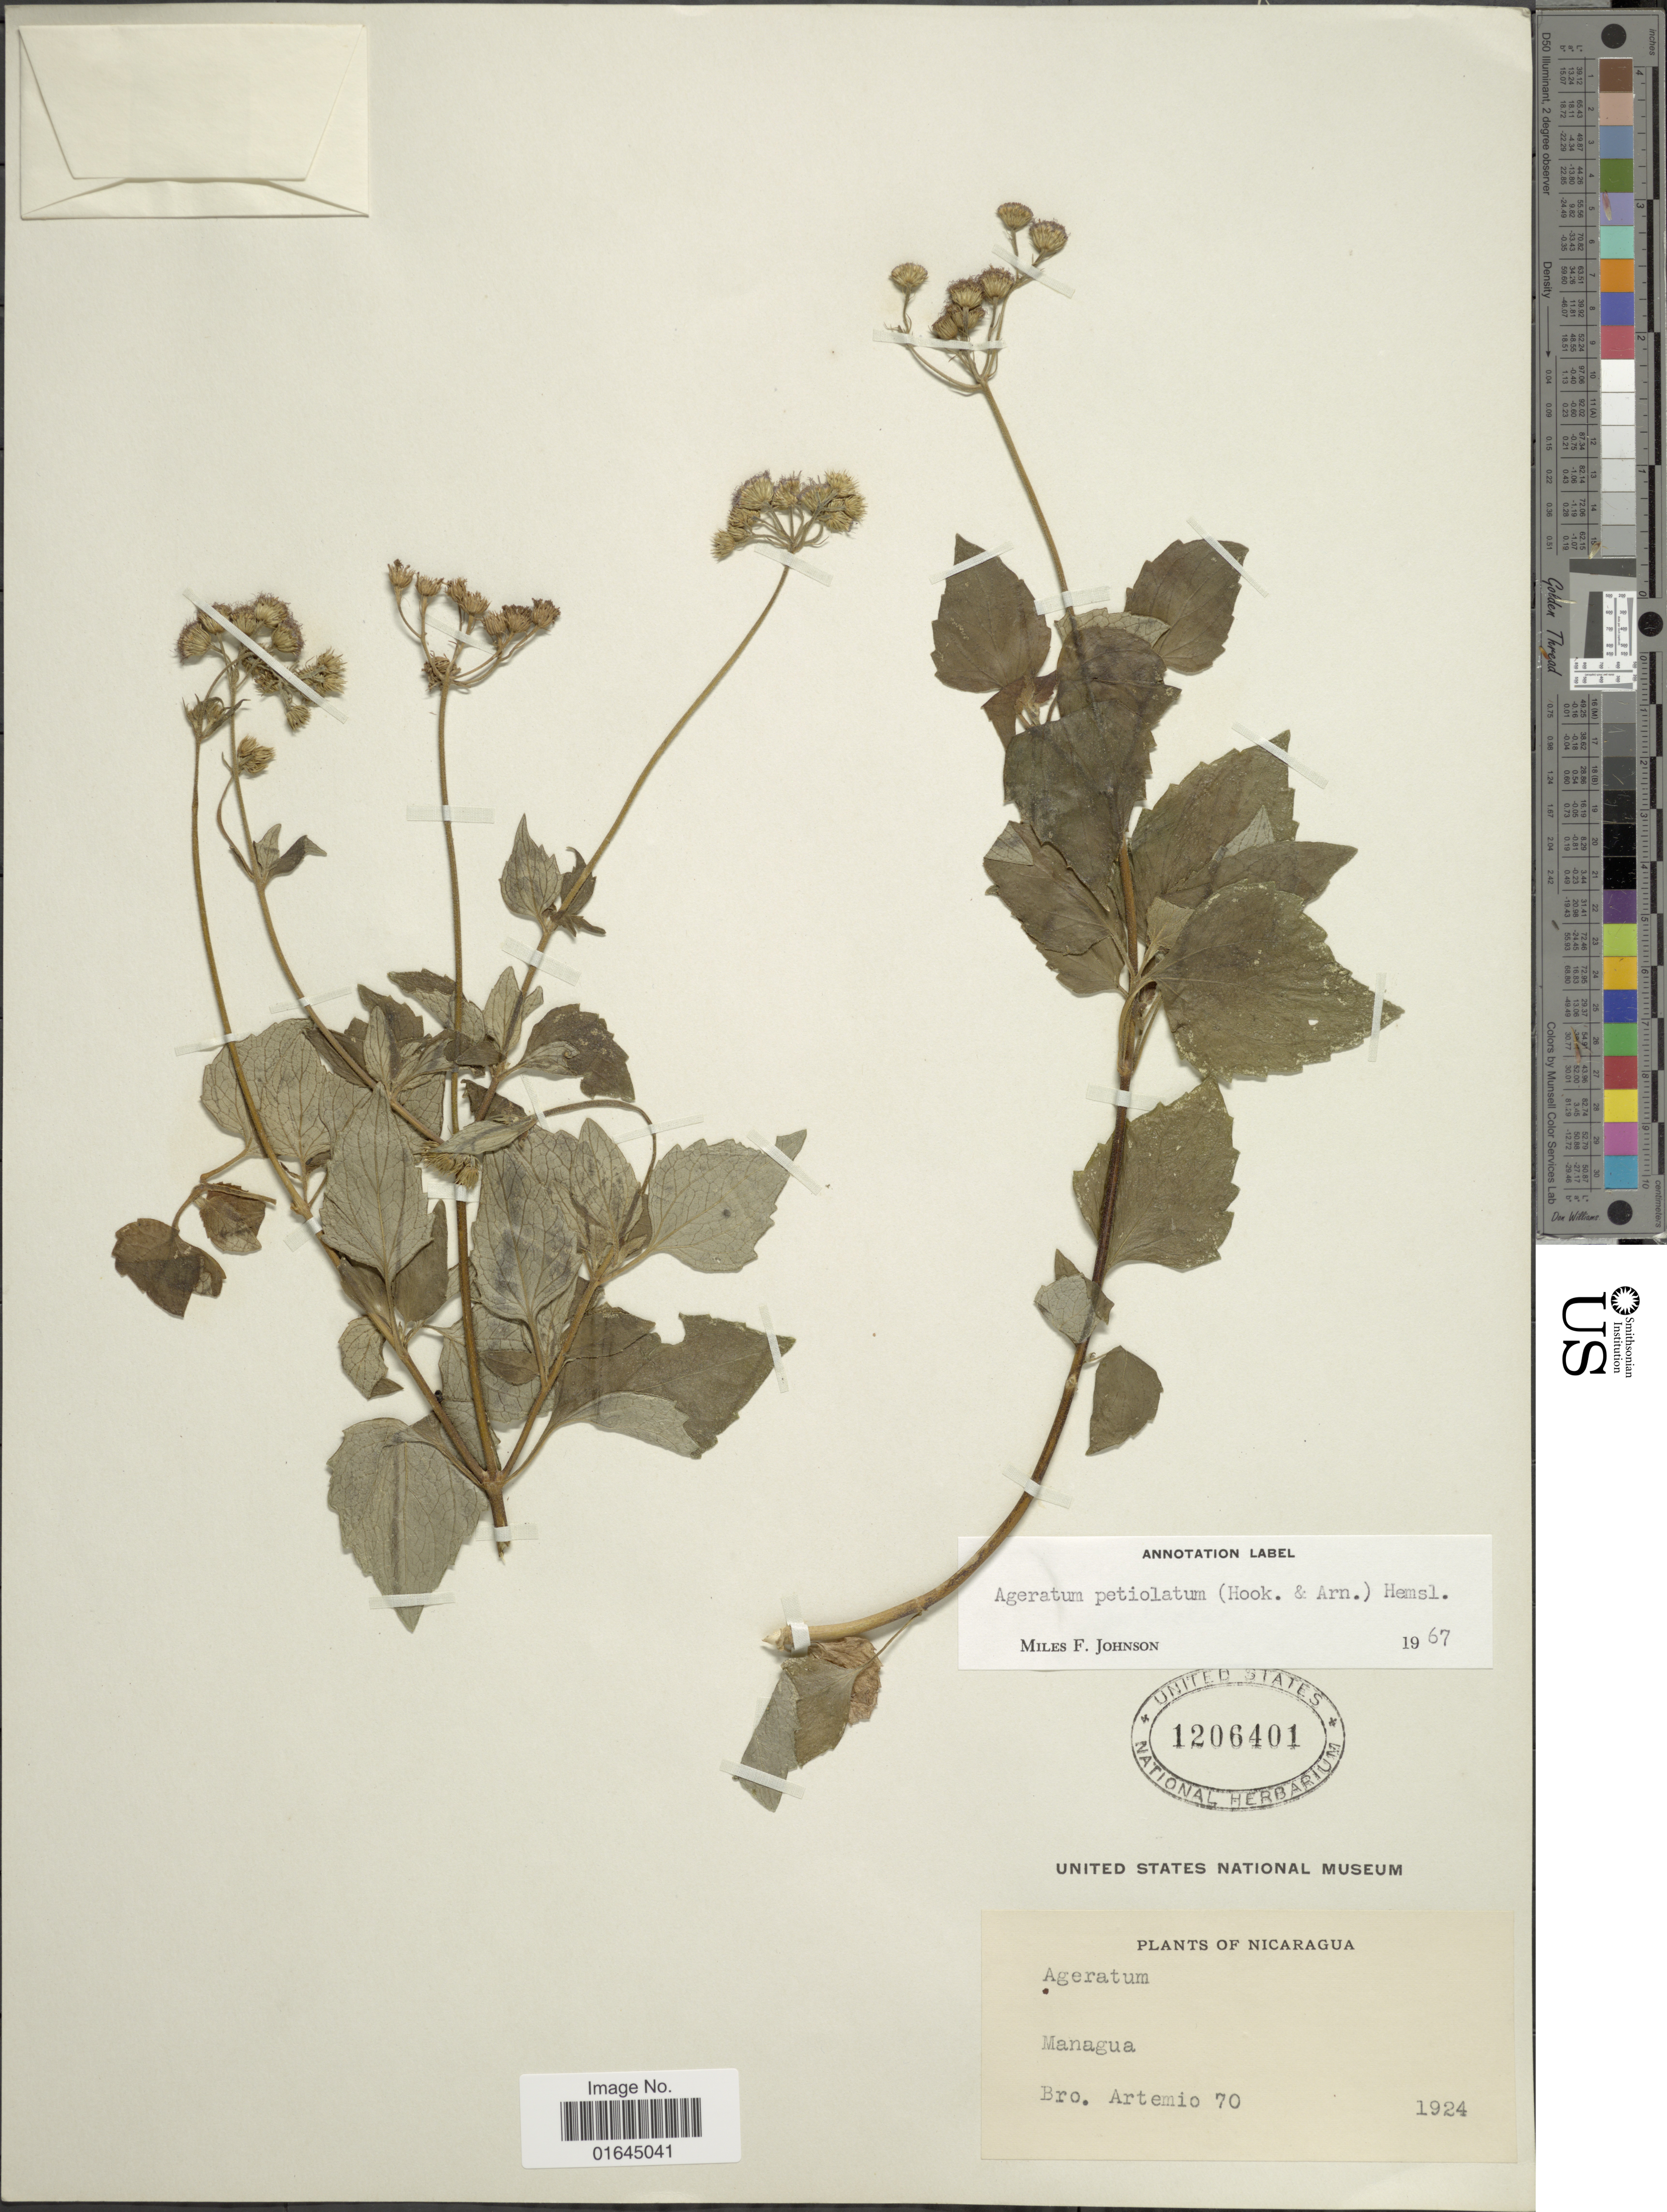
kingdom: Plantae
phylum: Tracheophyta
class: Magnoliopsida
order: Asterales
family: Asteraceae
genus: Ageratum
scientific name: Ageratum petiolatum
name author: (Hook. & Arn.) Hemsl.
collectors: B. Rene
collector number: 70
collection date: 1924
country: Nicaragua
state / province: Managua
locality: Managua.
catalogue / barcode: US 1206401